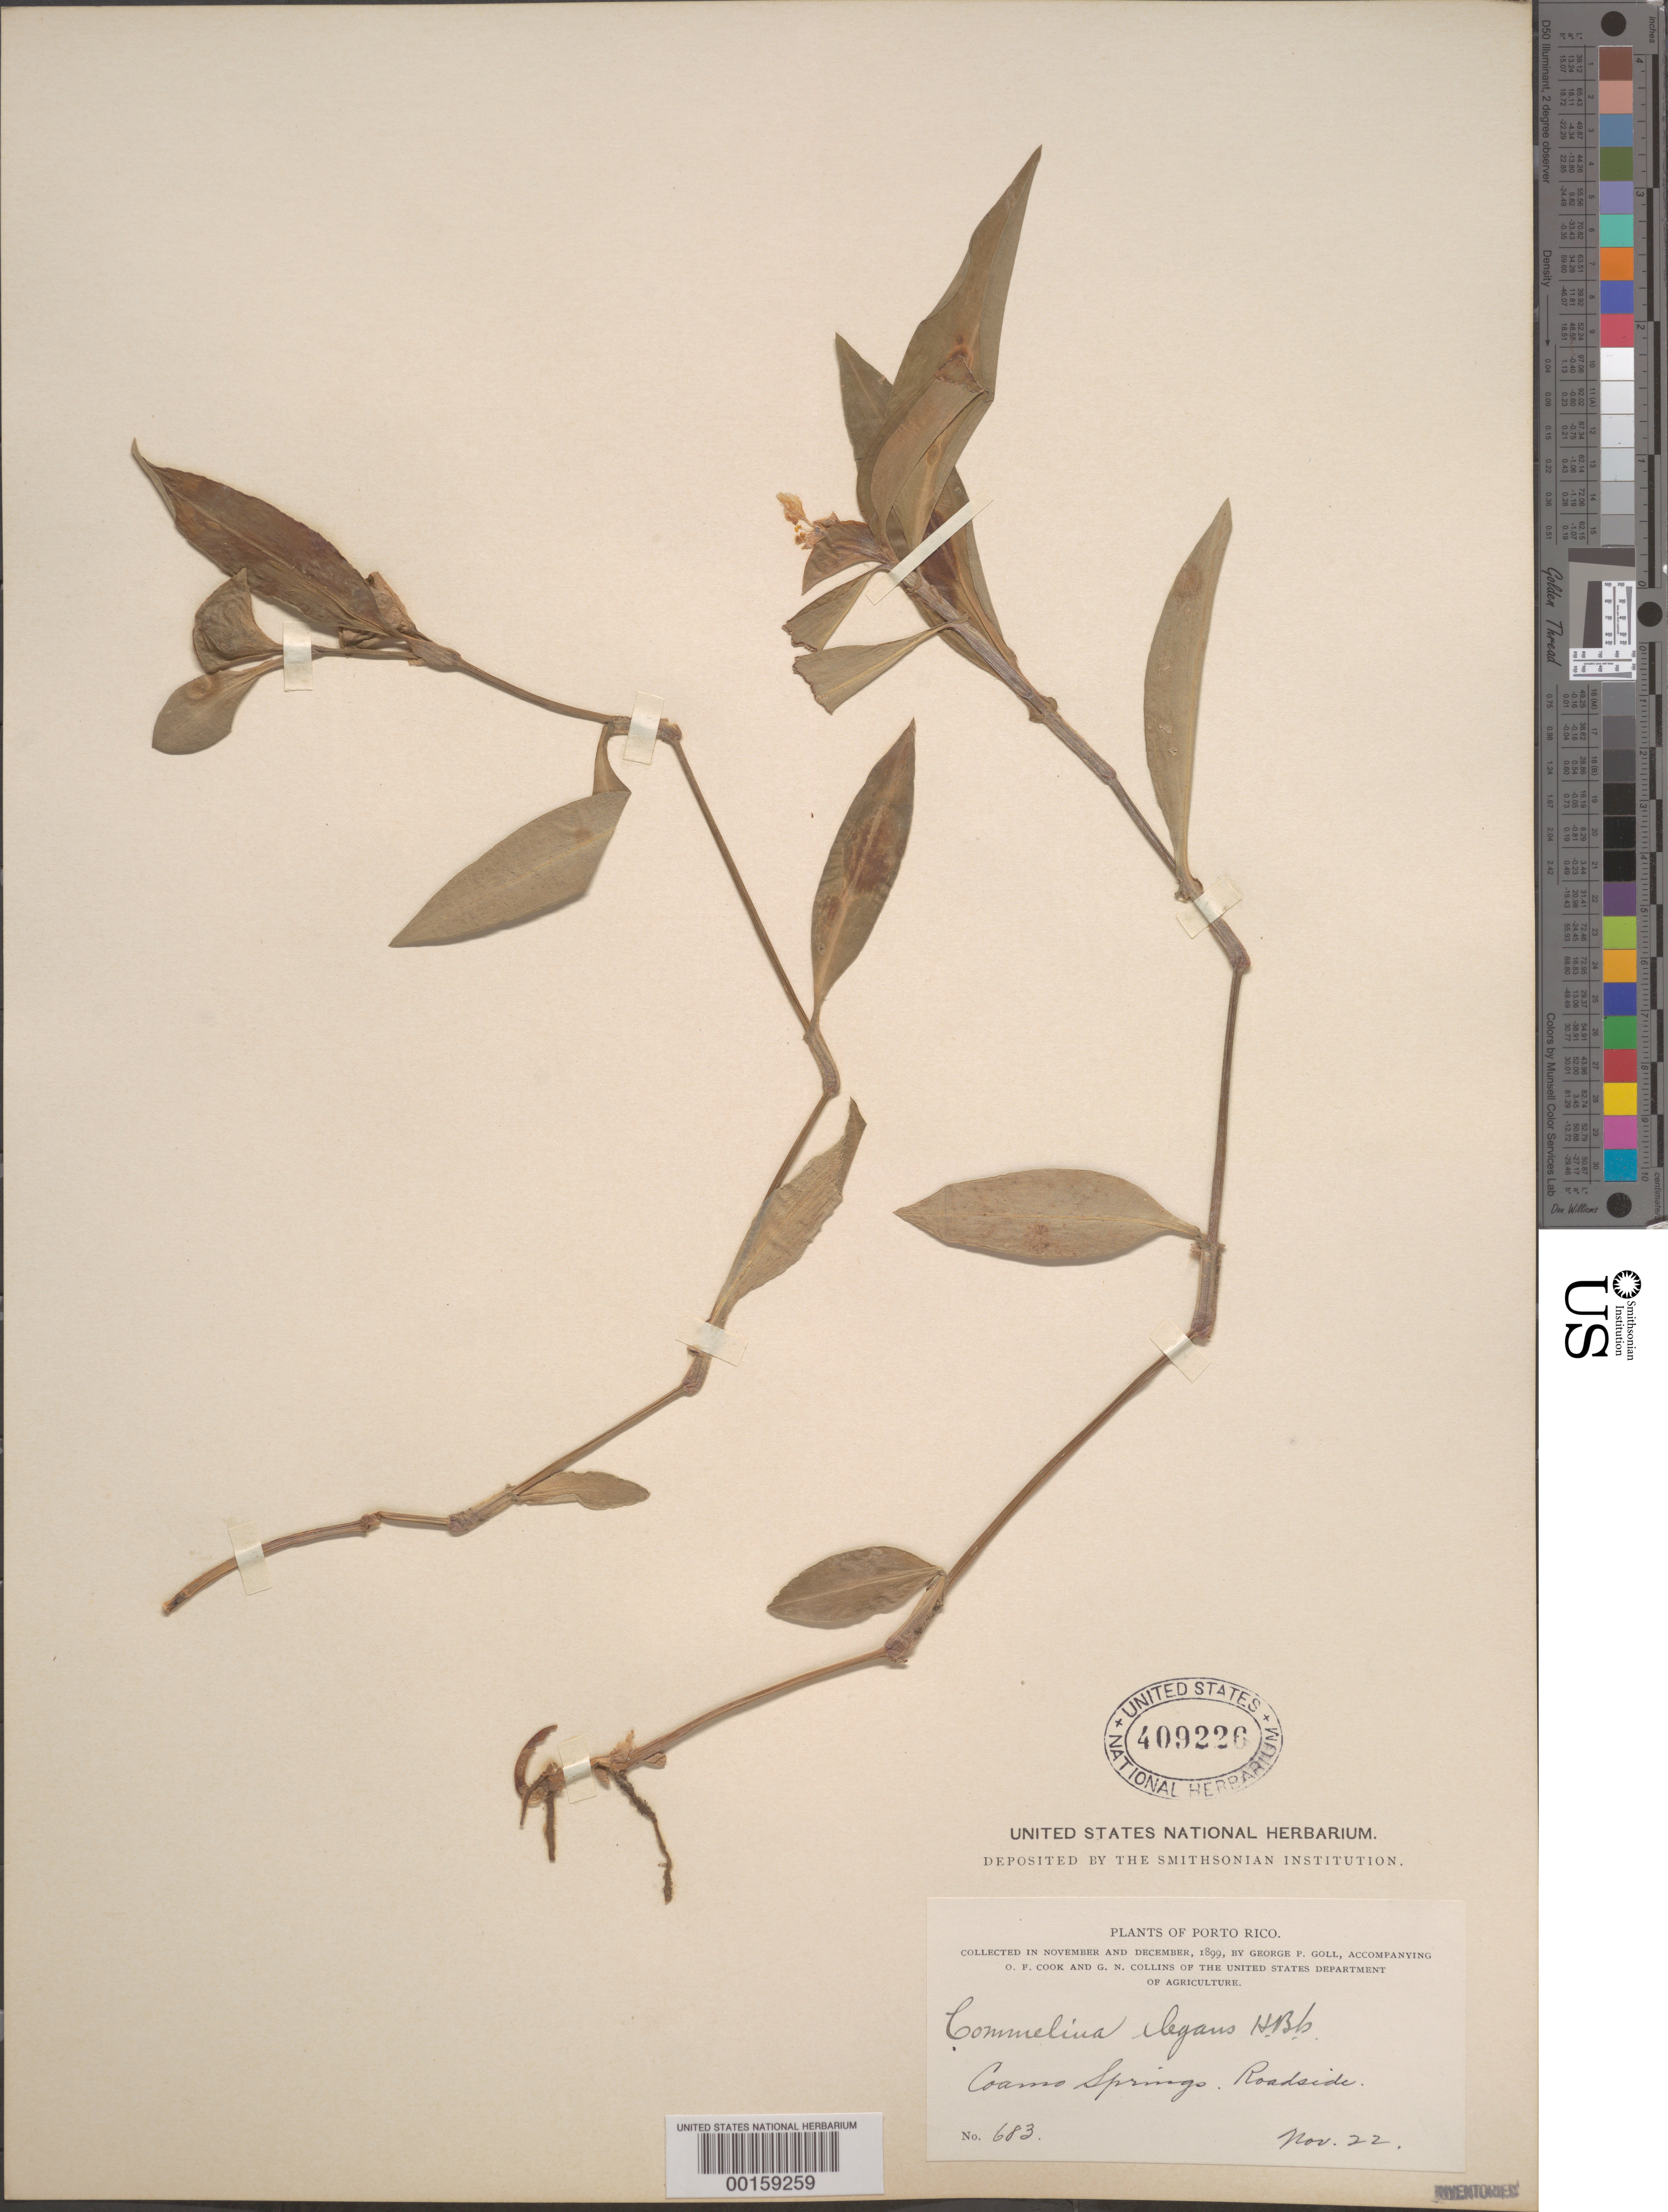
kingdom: Plantae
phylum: Tracheophyta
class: Liliopsida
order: Commelinales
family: Commelinaceae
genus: Commelina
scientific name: Commelina erecta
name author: L.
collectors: G. Goll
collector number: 683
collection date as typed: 22 Nov 1899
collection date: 1899-11-22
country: Puerto Rico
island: Greater Antilles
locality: Coamo springs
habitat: Roadside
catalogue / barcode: US 409226